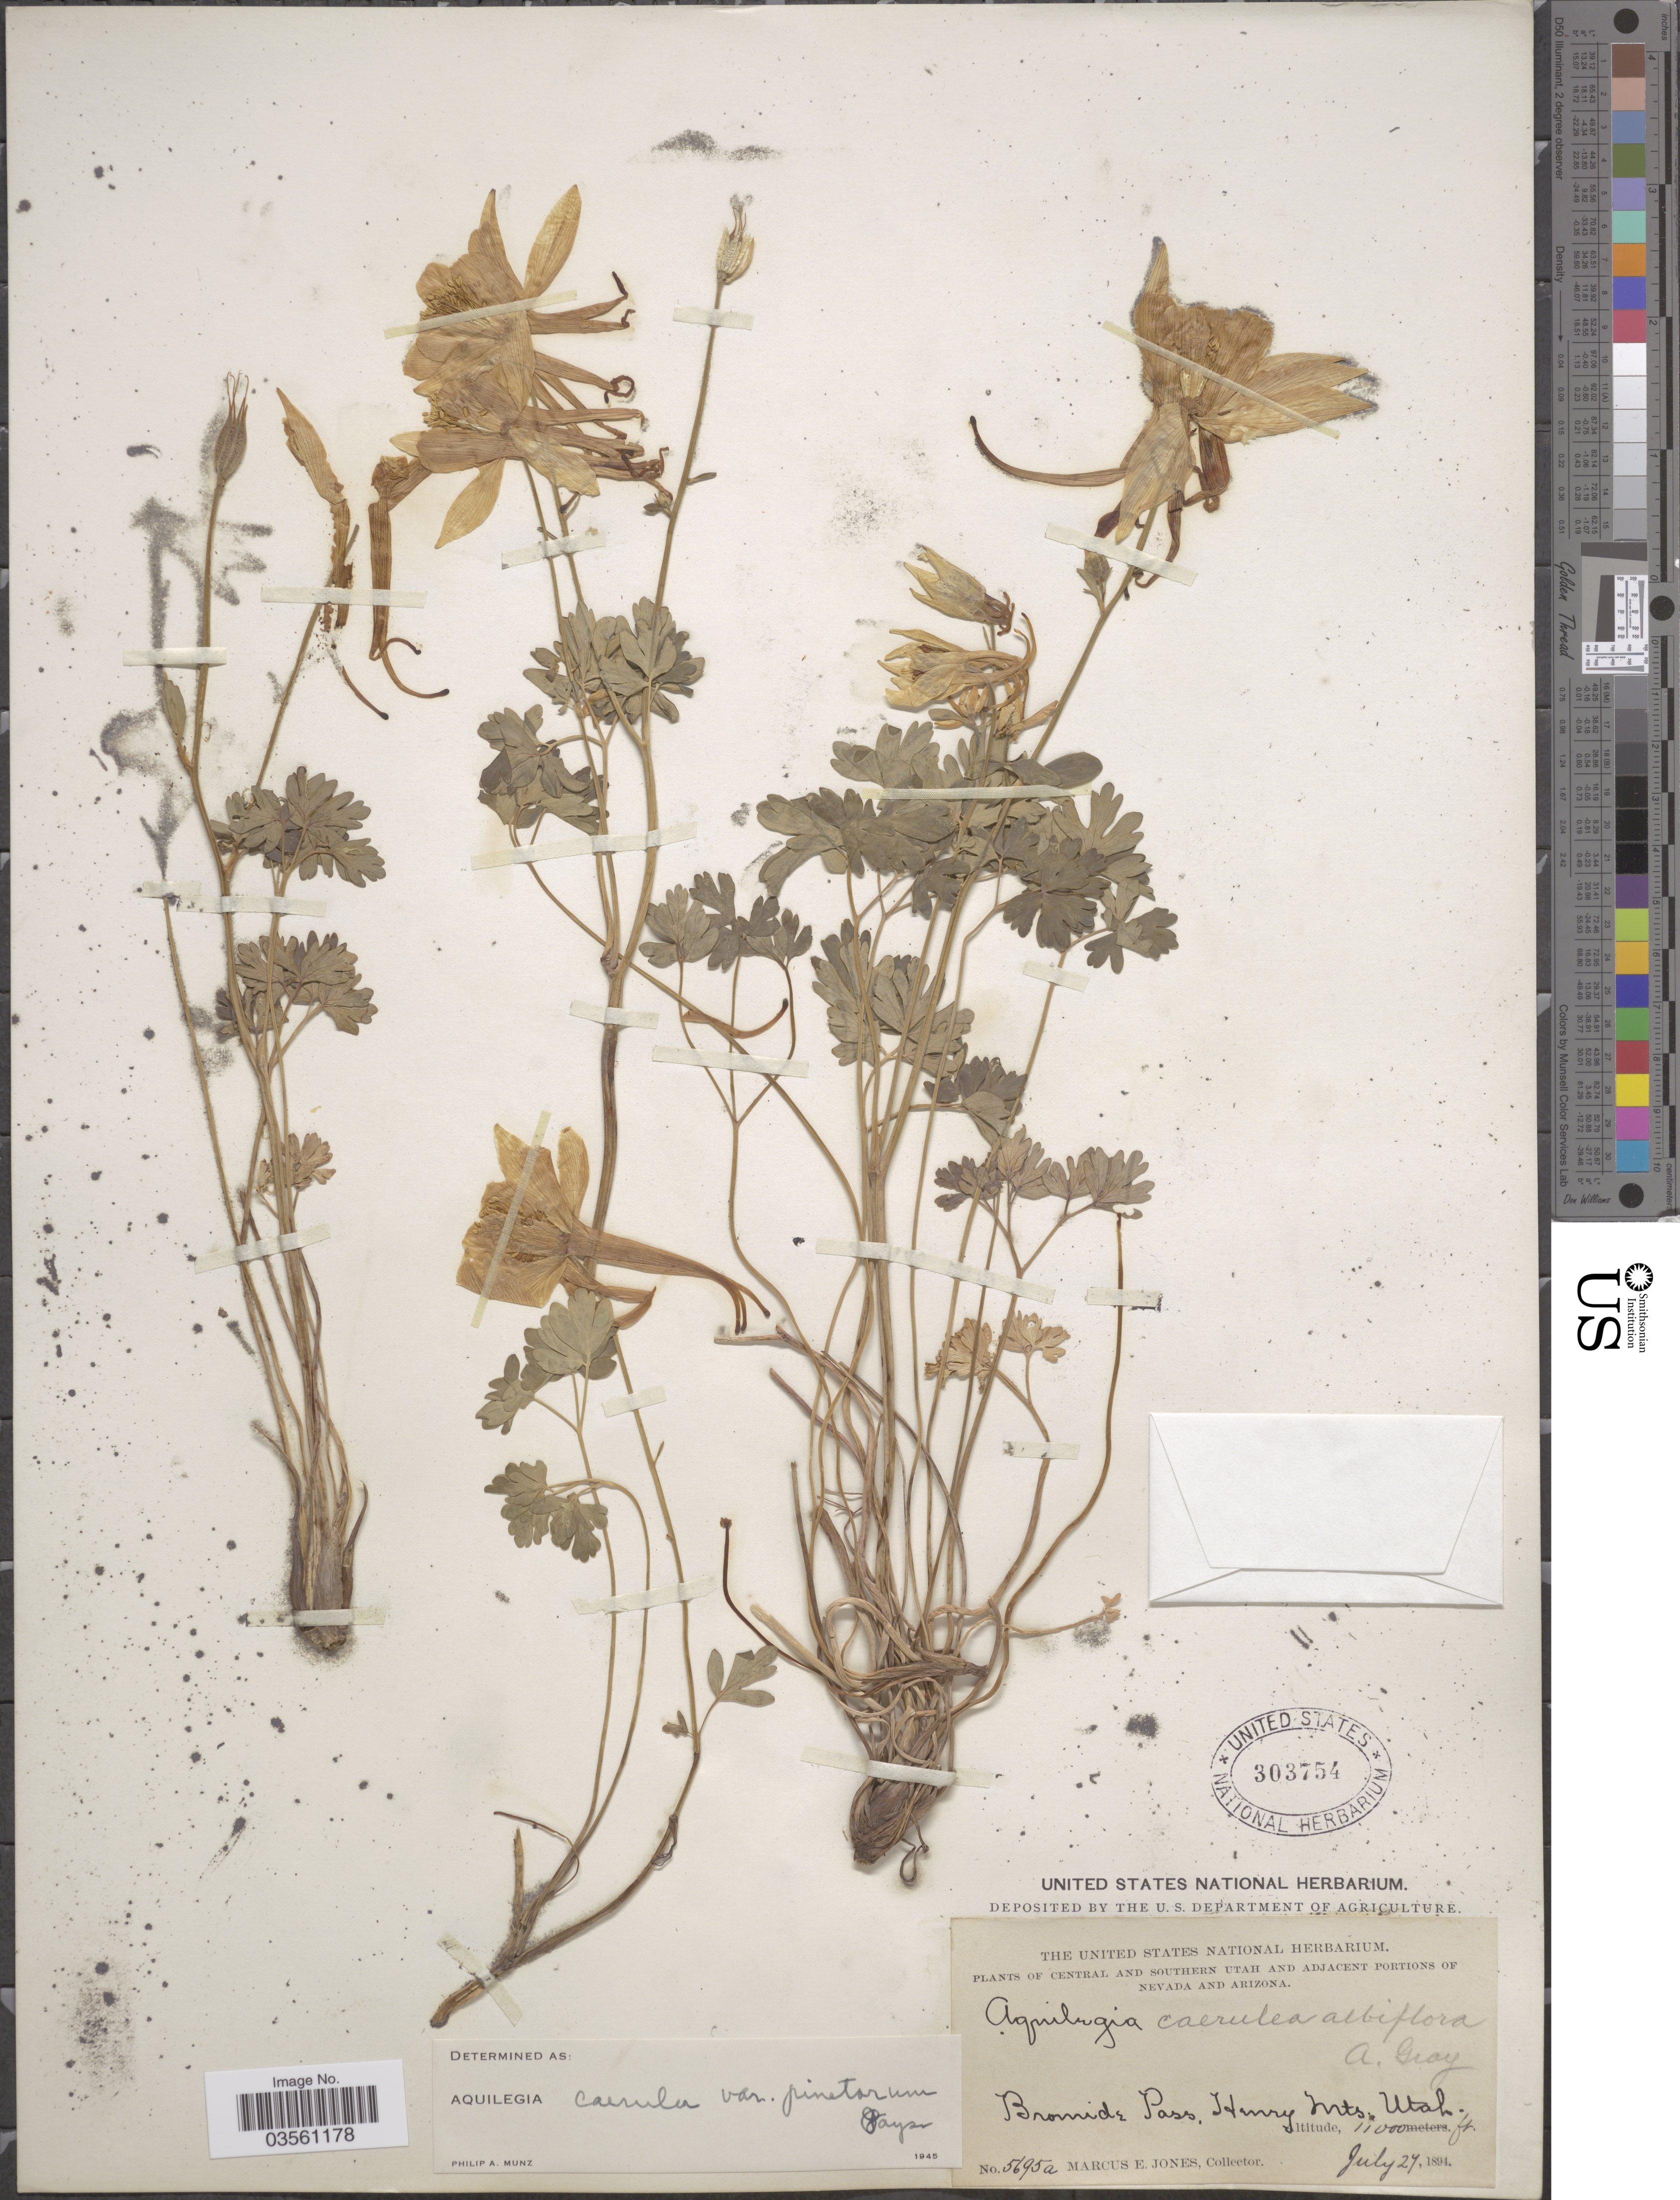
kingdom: Plantae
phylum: Tracheophyta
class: Magnoliopsida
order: Ranunculales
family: Ranunculaceae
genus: Aquilegia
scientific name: Aquilegia coerulea var. pinetorum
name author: E. James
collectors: M. E. Jones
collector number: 5695a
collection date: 1894-07-27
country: United States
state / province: Utah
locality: Central and southern Utah. Bromide Pass, Henry Mts.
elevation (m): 335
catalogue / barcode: US 303754